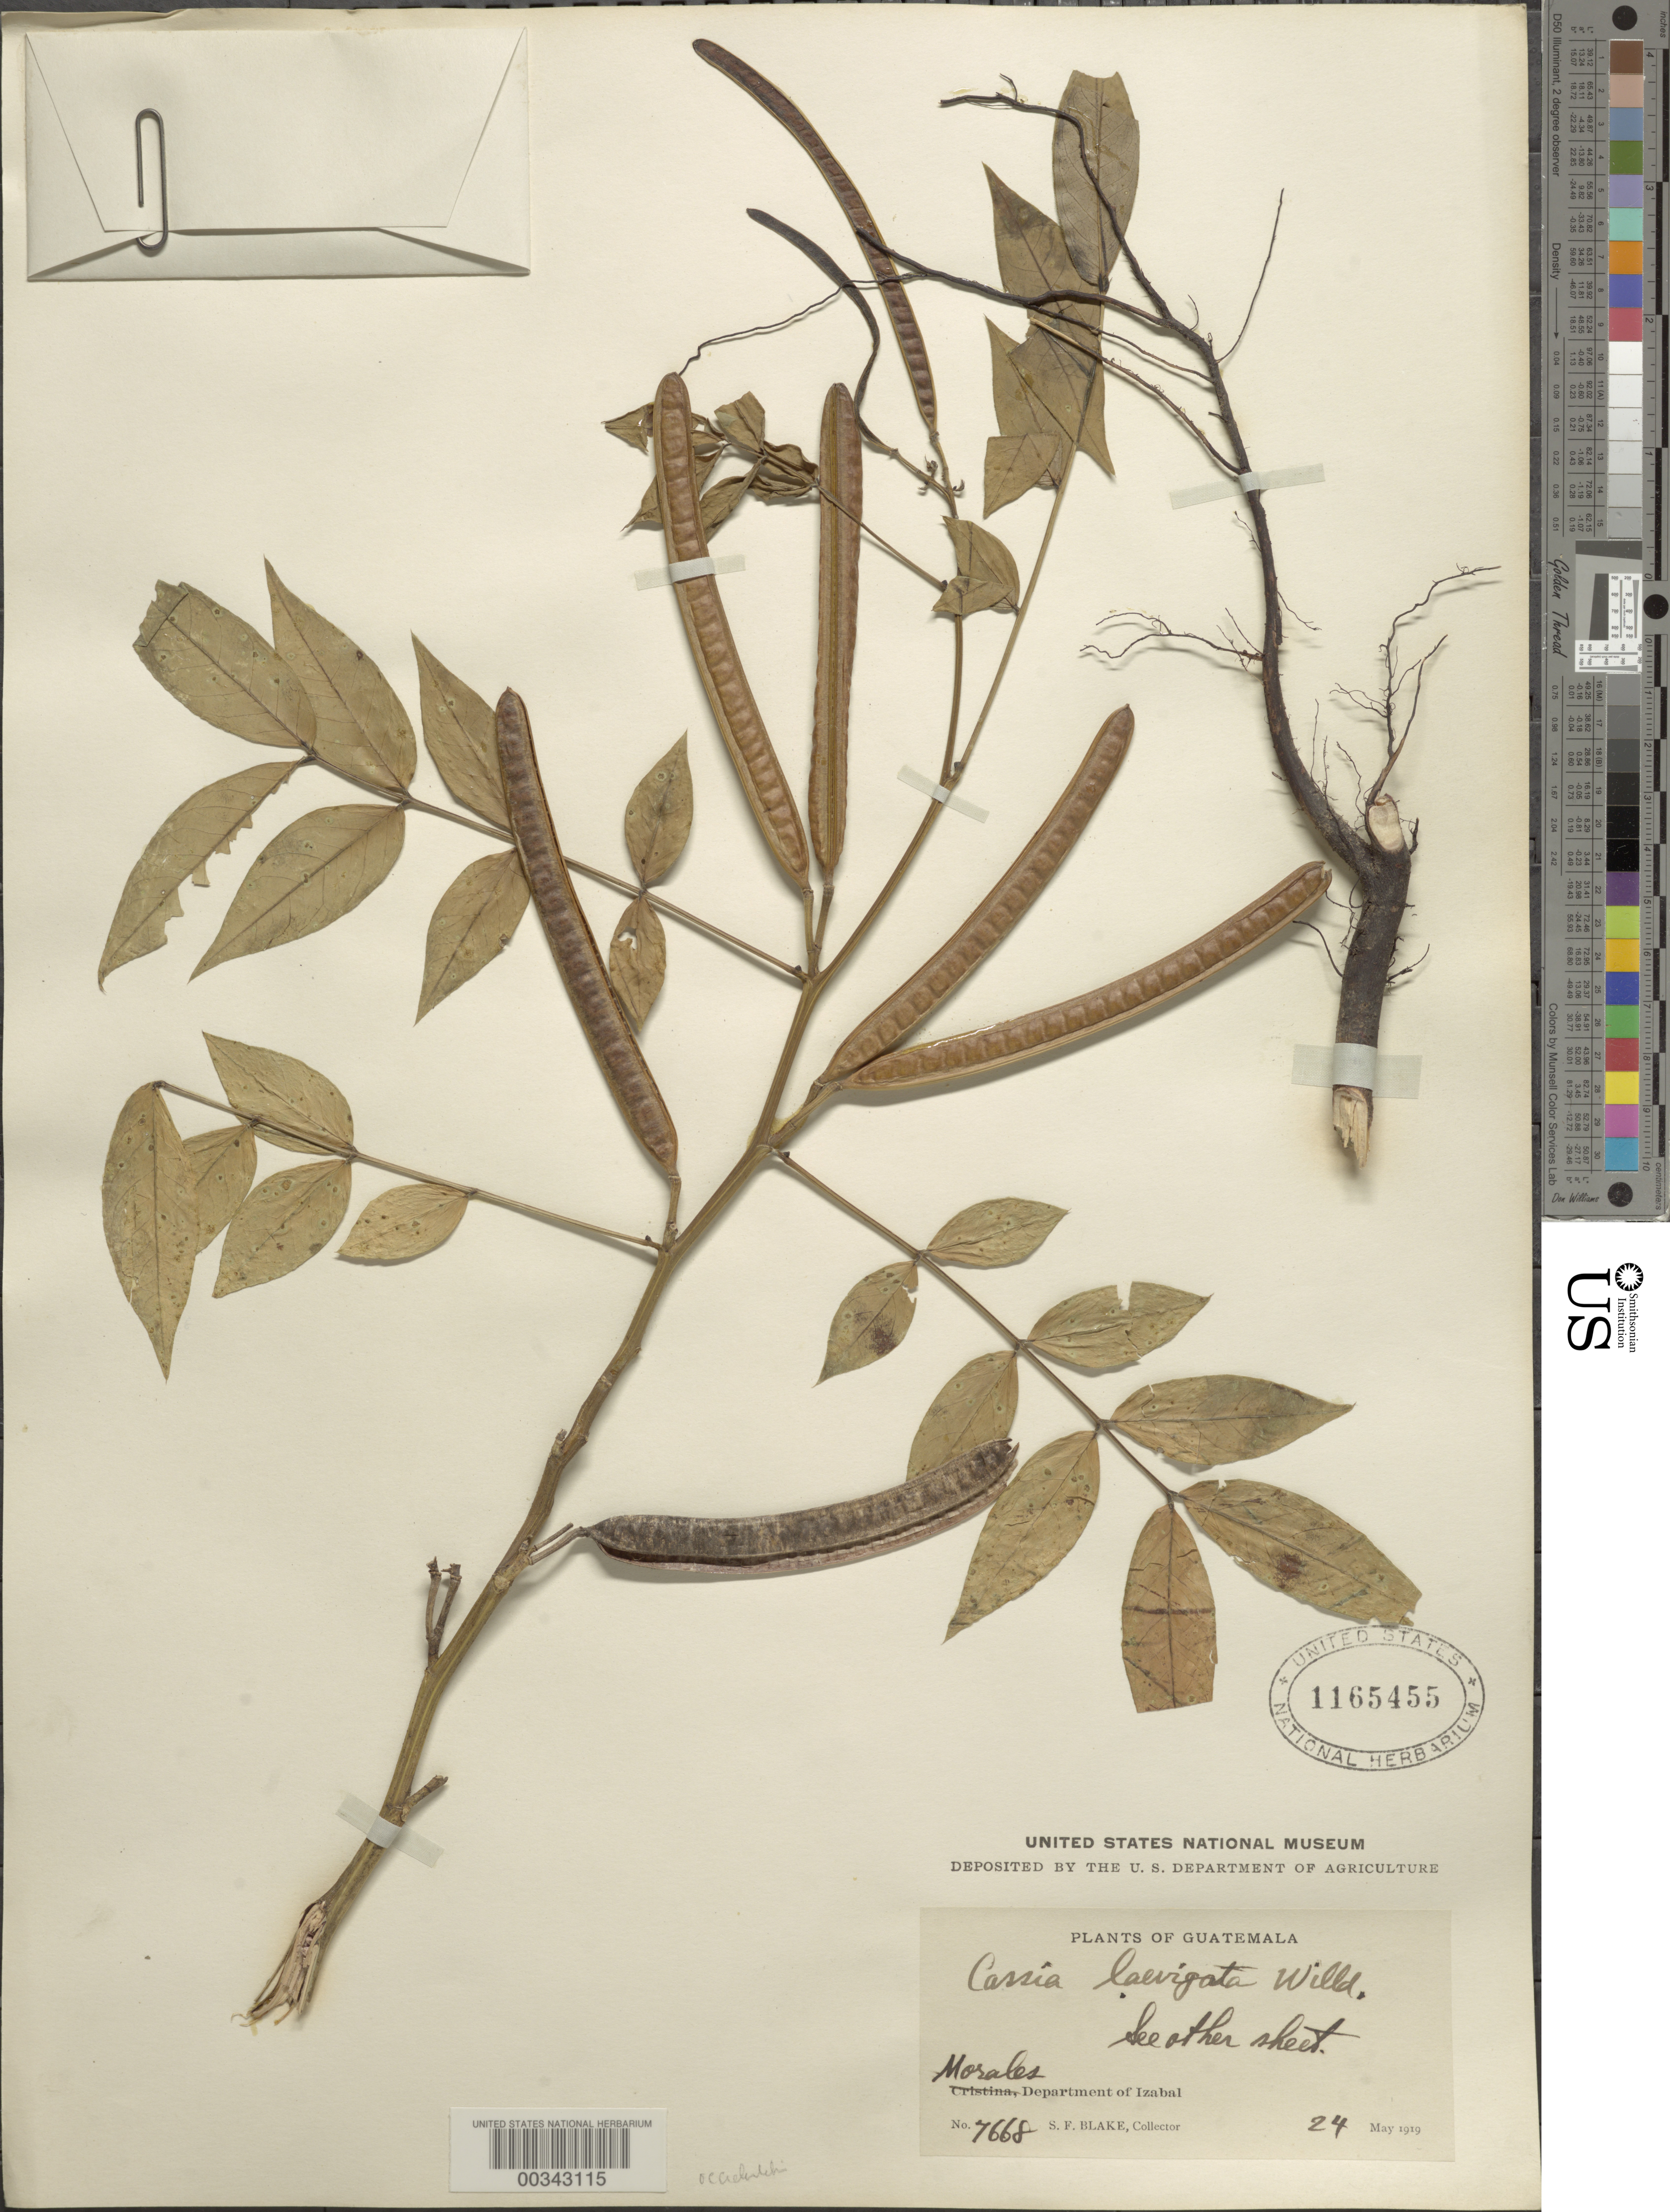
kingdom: Plantae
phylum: Tracheophyta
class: Magnoliopsida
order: Fabales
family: Fabaceae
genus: Senna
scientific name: Senna occidentalis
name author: (L.) Link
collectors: S. Blake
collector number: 7668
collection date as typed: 24 May 1919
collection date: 1919-05-24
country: Guatemala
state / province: Izabal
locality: Morales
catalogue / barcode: US 1165455